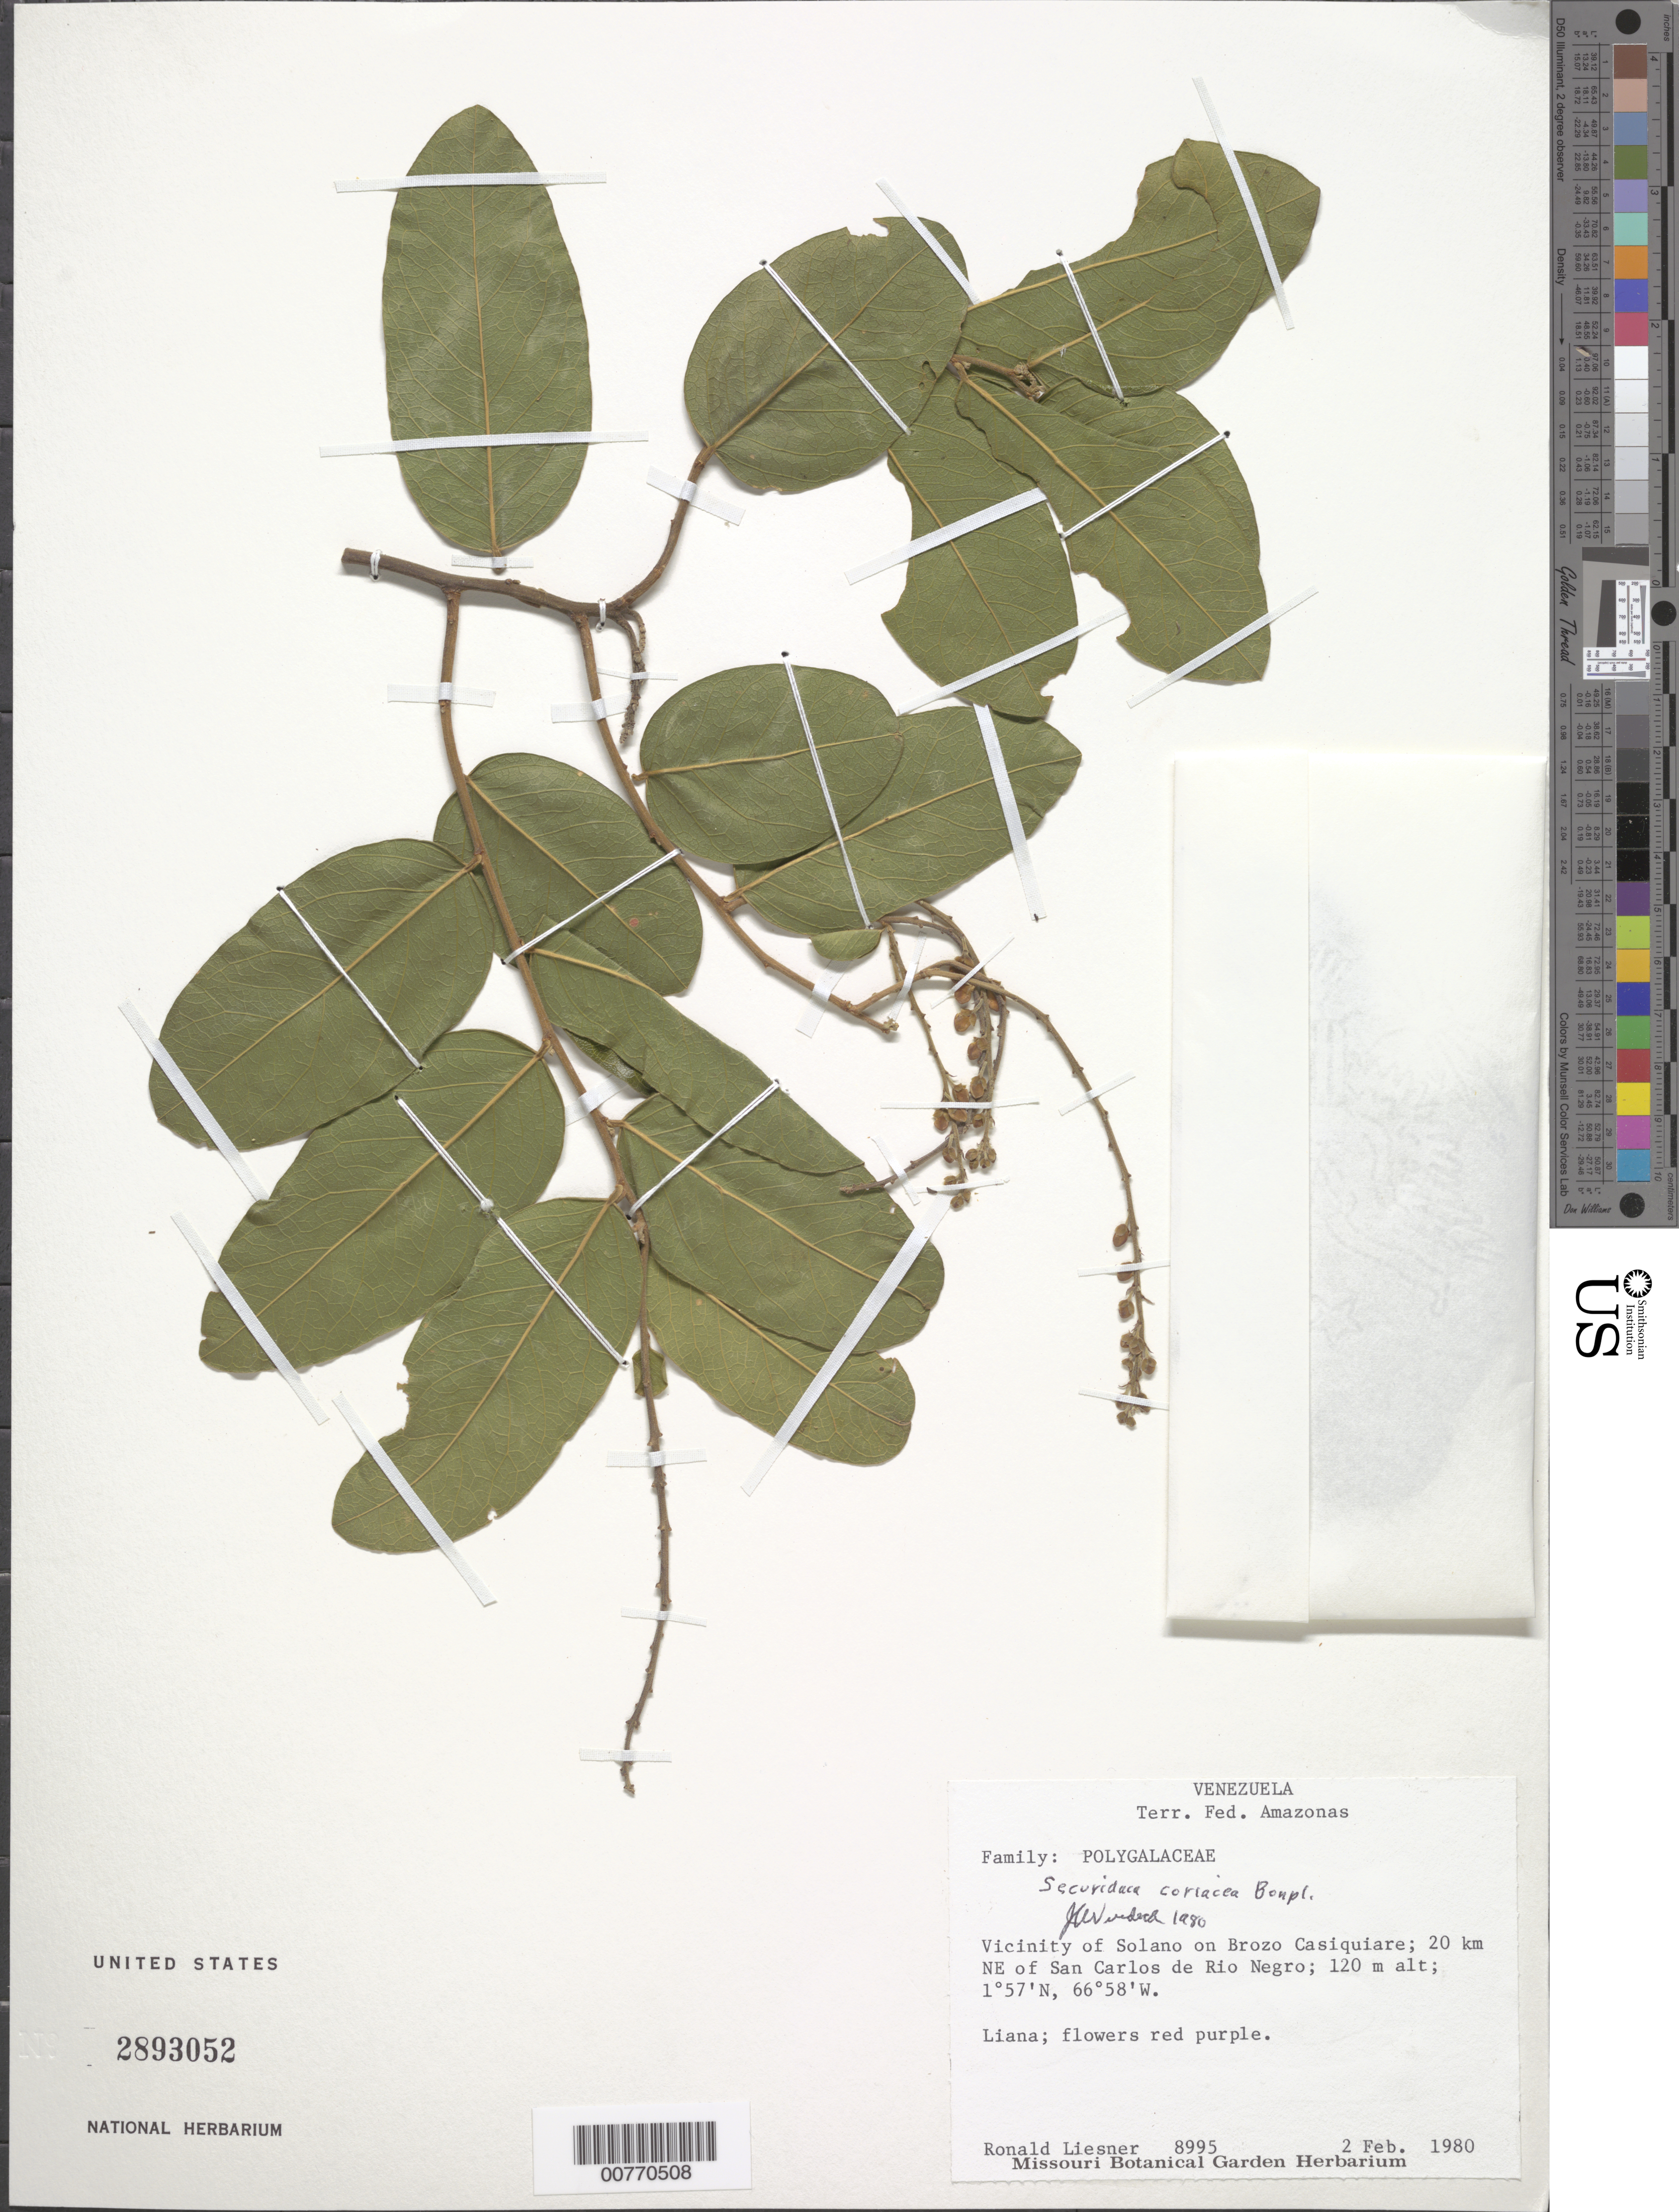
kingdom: Plantae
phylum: Tracheophyta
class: Magnoliopsida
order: Fabales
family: Polygalaceae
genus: Securidaca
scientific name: Securidaca coriacea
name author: Bonpl. ex Steud.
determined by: Wurdack, John J., (US), US (UNITED STATES)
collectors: R. L. Liesner & H. L. Clark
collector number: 8995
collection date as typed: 2-Feb-80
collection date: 1980-02-02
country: Venezuela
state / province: Amazonas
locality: San Carlos de Río Negro, 20 km NE of; vic. Solano, Brazo Casiquiare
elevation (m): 120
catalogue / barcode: US 2893052